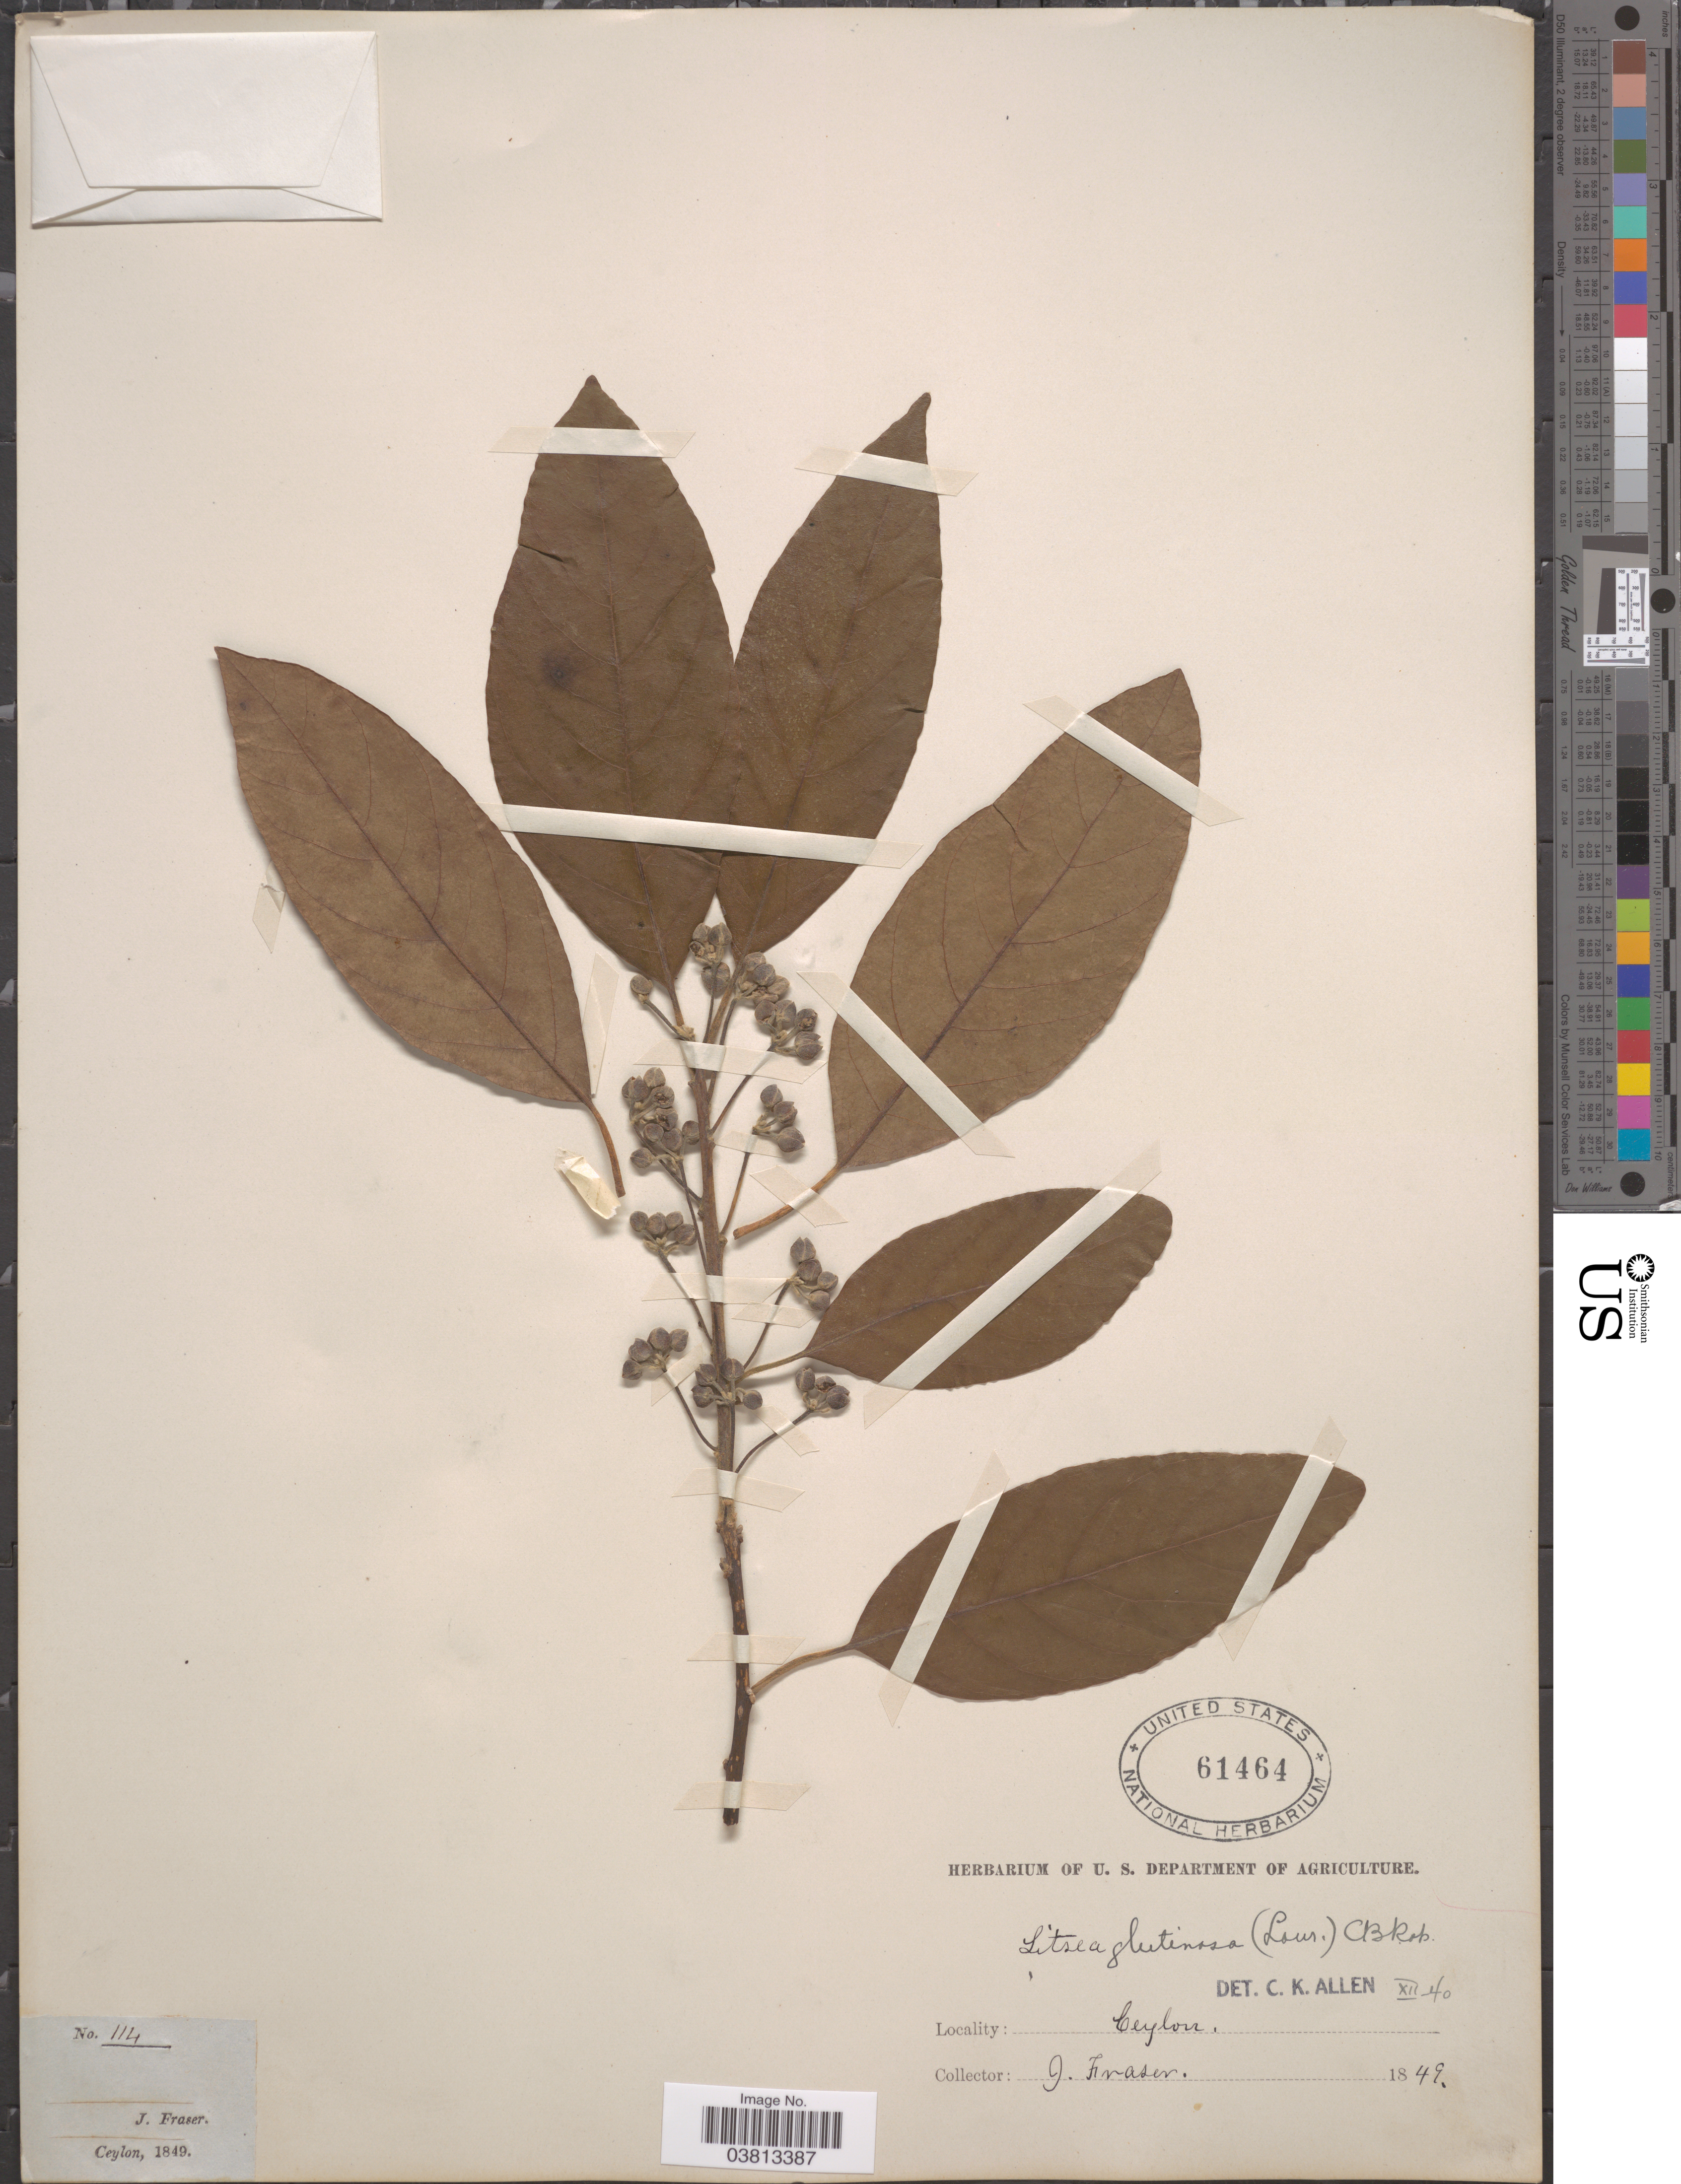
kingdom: Plantae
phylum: Tracheophyta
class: Magnoliopsida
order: Laurales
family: Lauraceae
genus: Litsea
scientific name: Litsea glutinosa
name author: (Lour.) C.B. Rob.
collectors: J. Fraser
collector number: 114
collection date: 1849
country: Sri Lanka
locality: Ceylon.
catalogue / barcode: US 61464